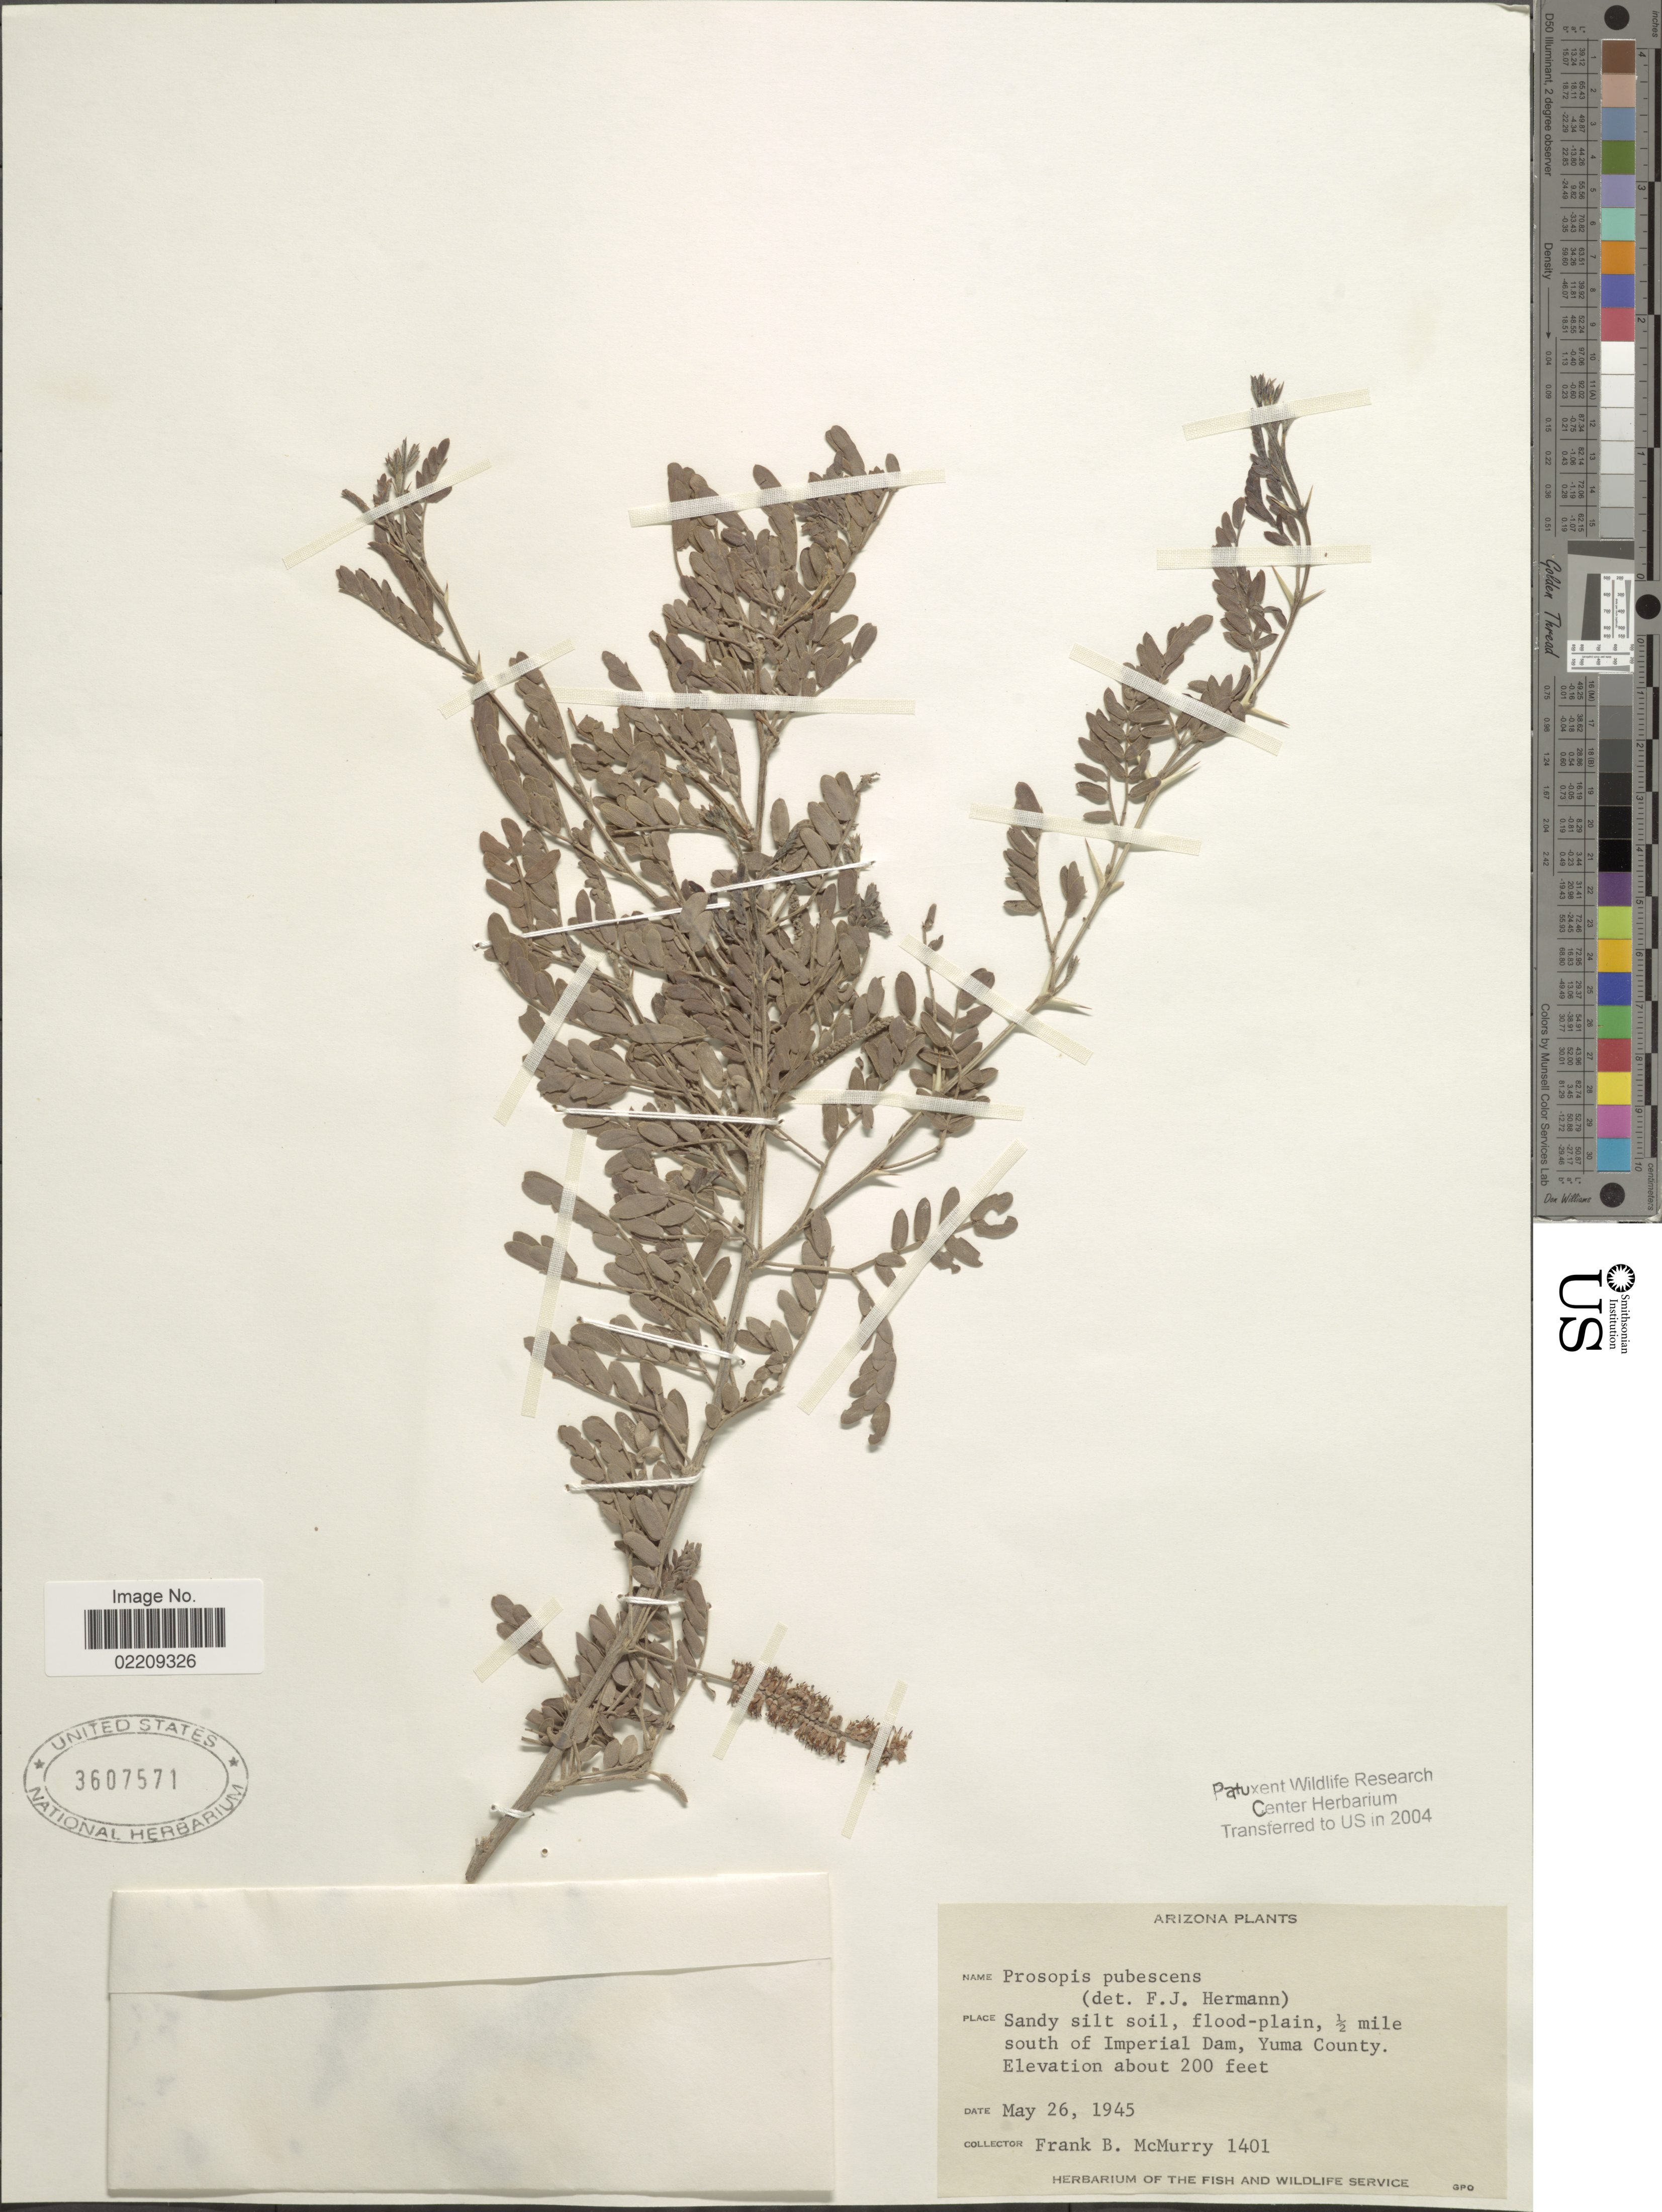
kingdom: Plantae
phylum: Tracheophyta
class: Magnoliopsida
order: Fabales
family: Fabaceae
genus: Strombocarpa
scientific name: Strombocarpa pubescens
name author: (Benth.) A. Gray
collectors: F. B. McMurry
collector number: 1401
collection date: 1945-05-26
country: United States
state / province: Arizona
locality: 1/2 mile south of Imperial Dam, Yuma County.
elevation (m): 61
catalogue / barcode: US 3607571